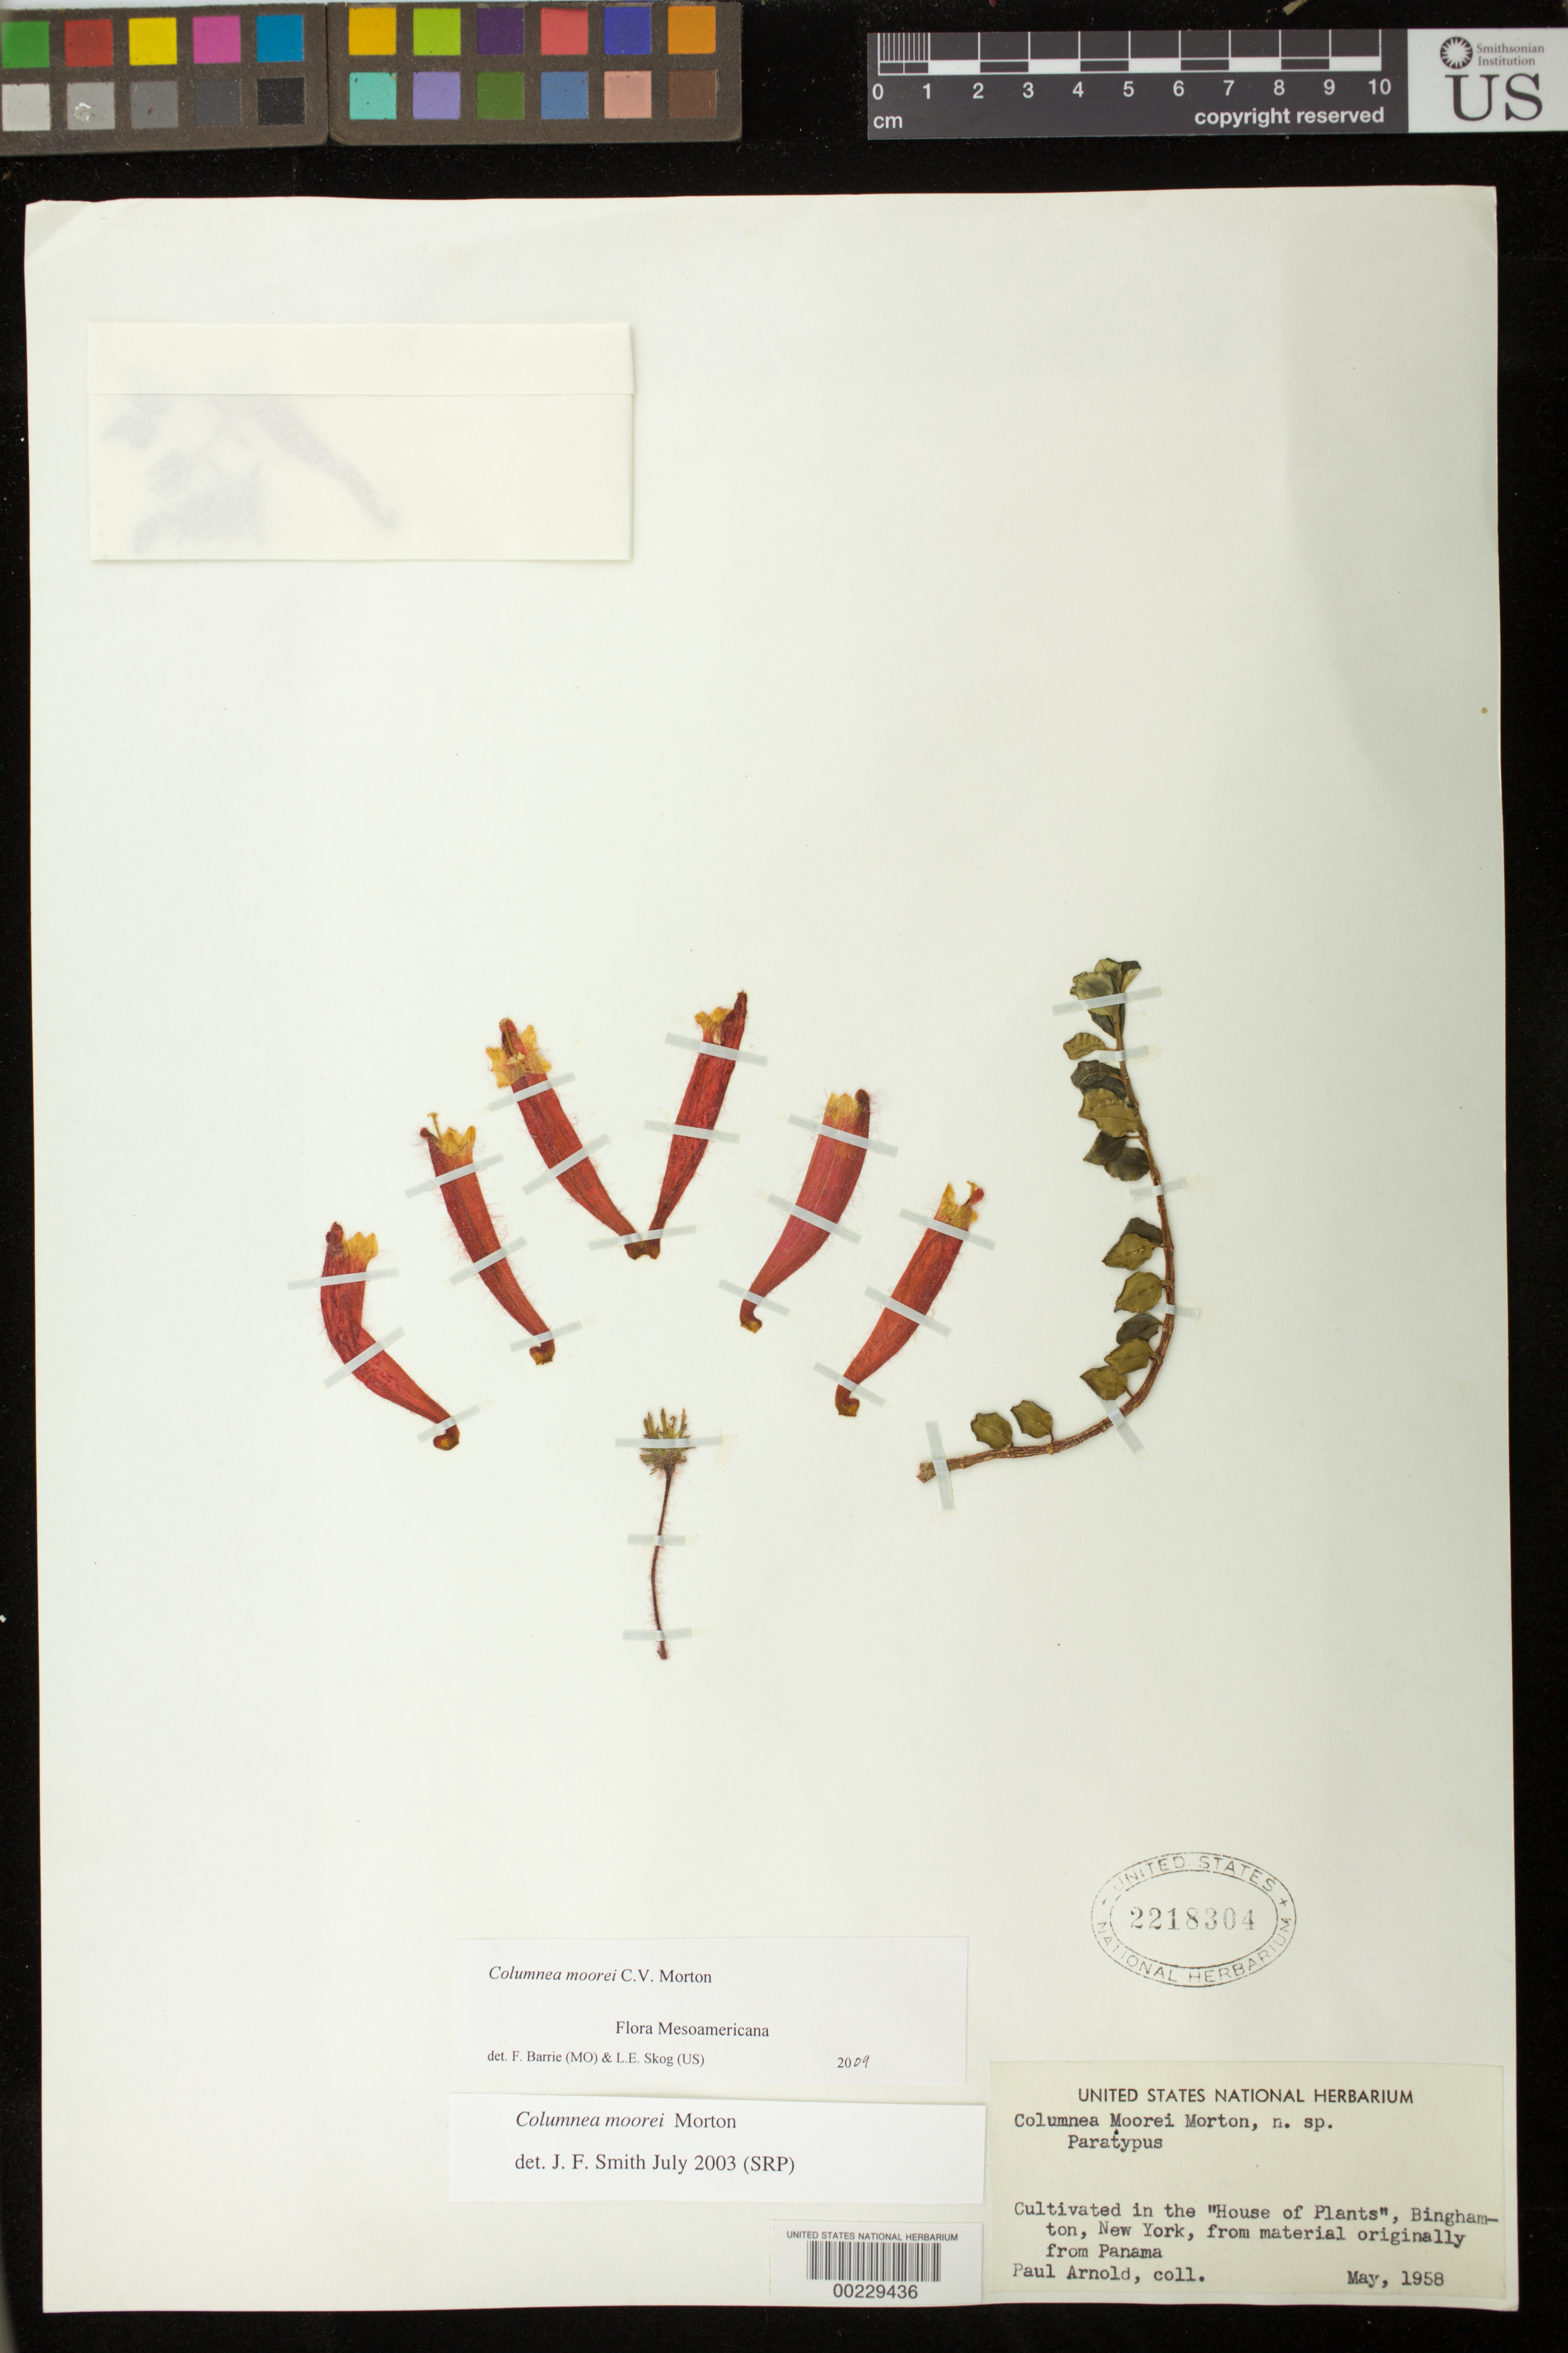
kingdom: Plantae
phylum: Tracheophyta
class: Magnoliopsida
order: Lamiales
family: Gesneriaceae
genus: Columnea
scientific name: Columnea moorei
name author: C.V. Morton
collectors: P. Arnold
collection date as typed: May 1958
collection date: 1958-05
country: Panama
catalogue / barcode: US 2218304